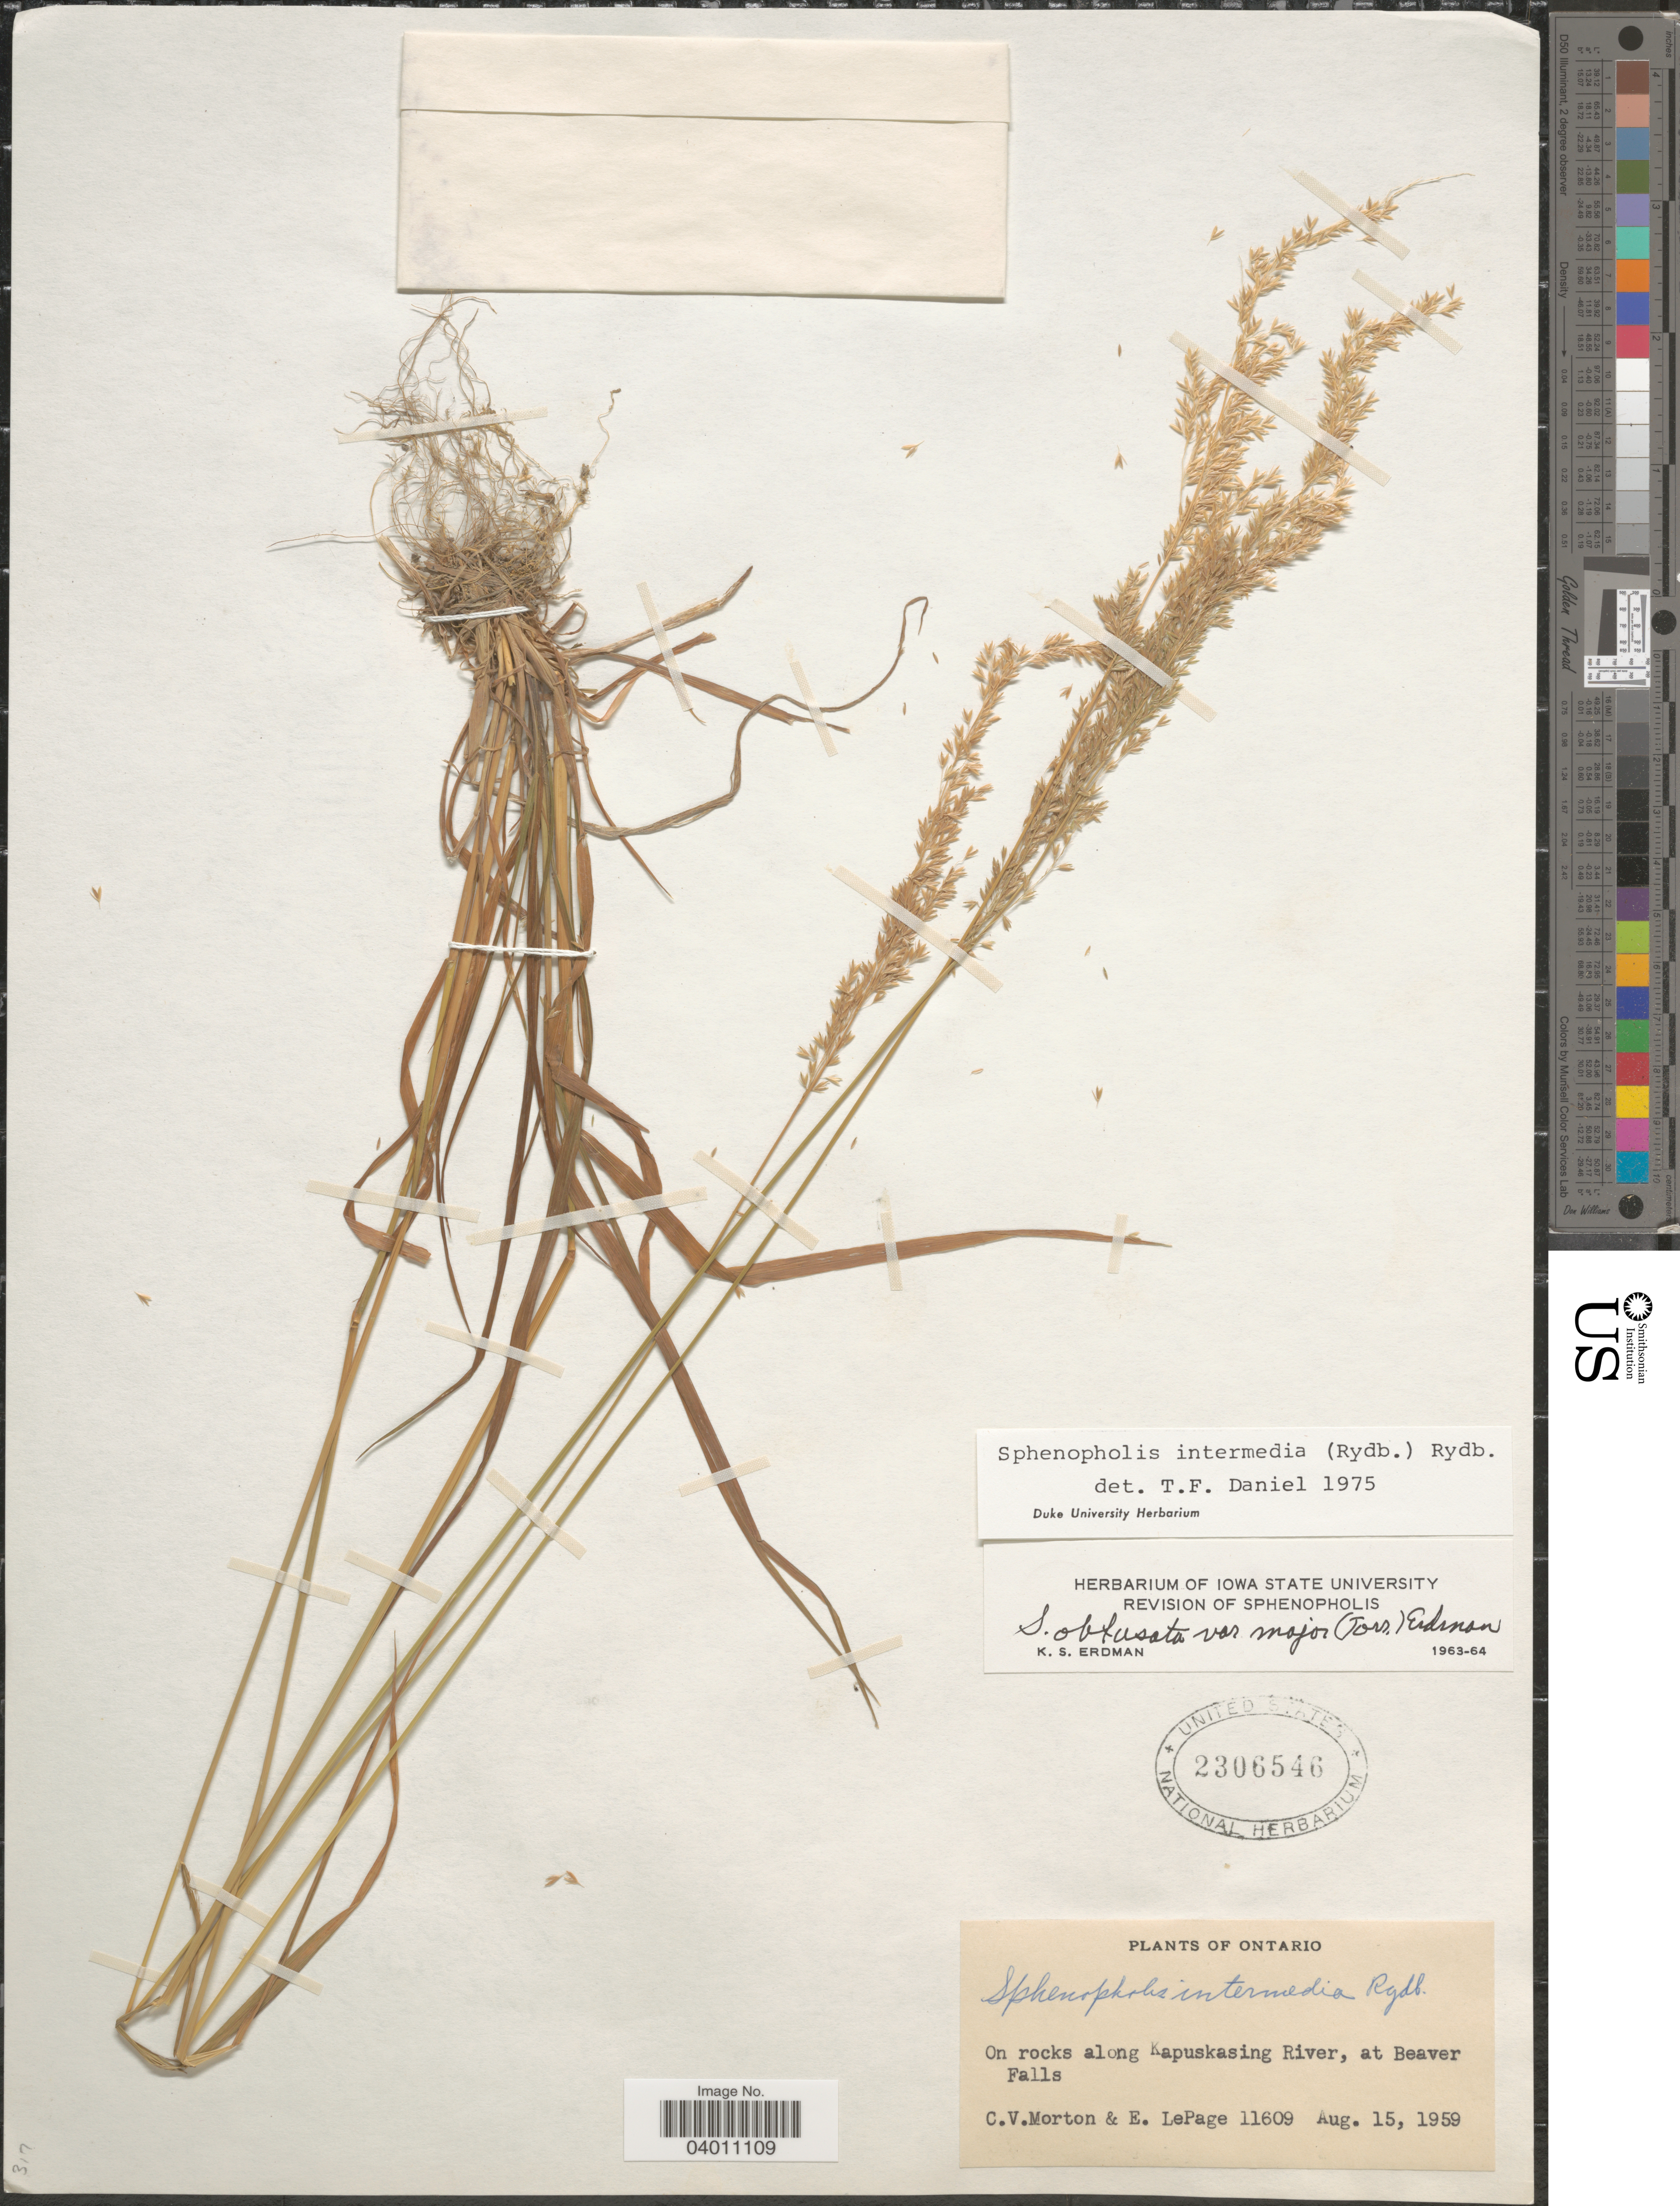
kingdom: Plantae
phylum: Tracheophyta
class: Liliopsida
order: Poales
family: Poaceae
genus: Sphenopholis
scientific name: Sphenopholis intermedia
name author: (Rydb.) Rydb.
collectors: C. V. Morton & E. Lepage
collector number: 11609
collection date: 1959-08-15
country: Canada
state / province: Ontario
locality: On rocks along Kapuskasing River, at Beaver Falls.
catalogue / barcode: US 2306546